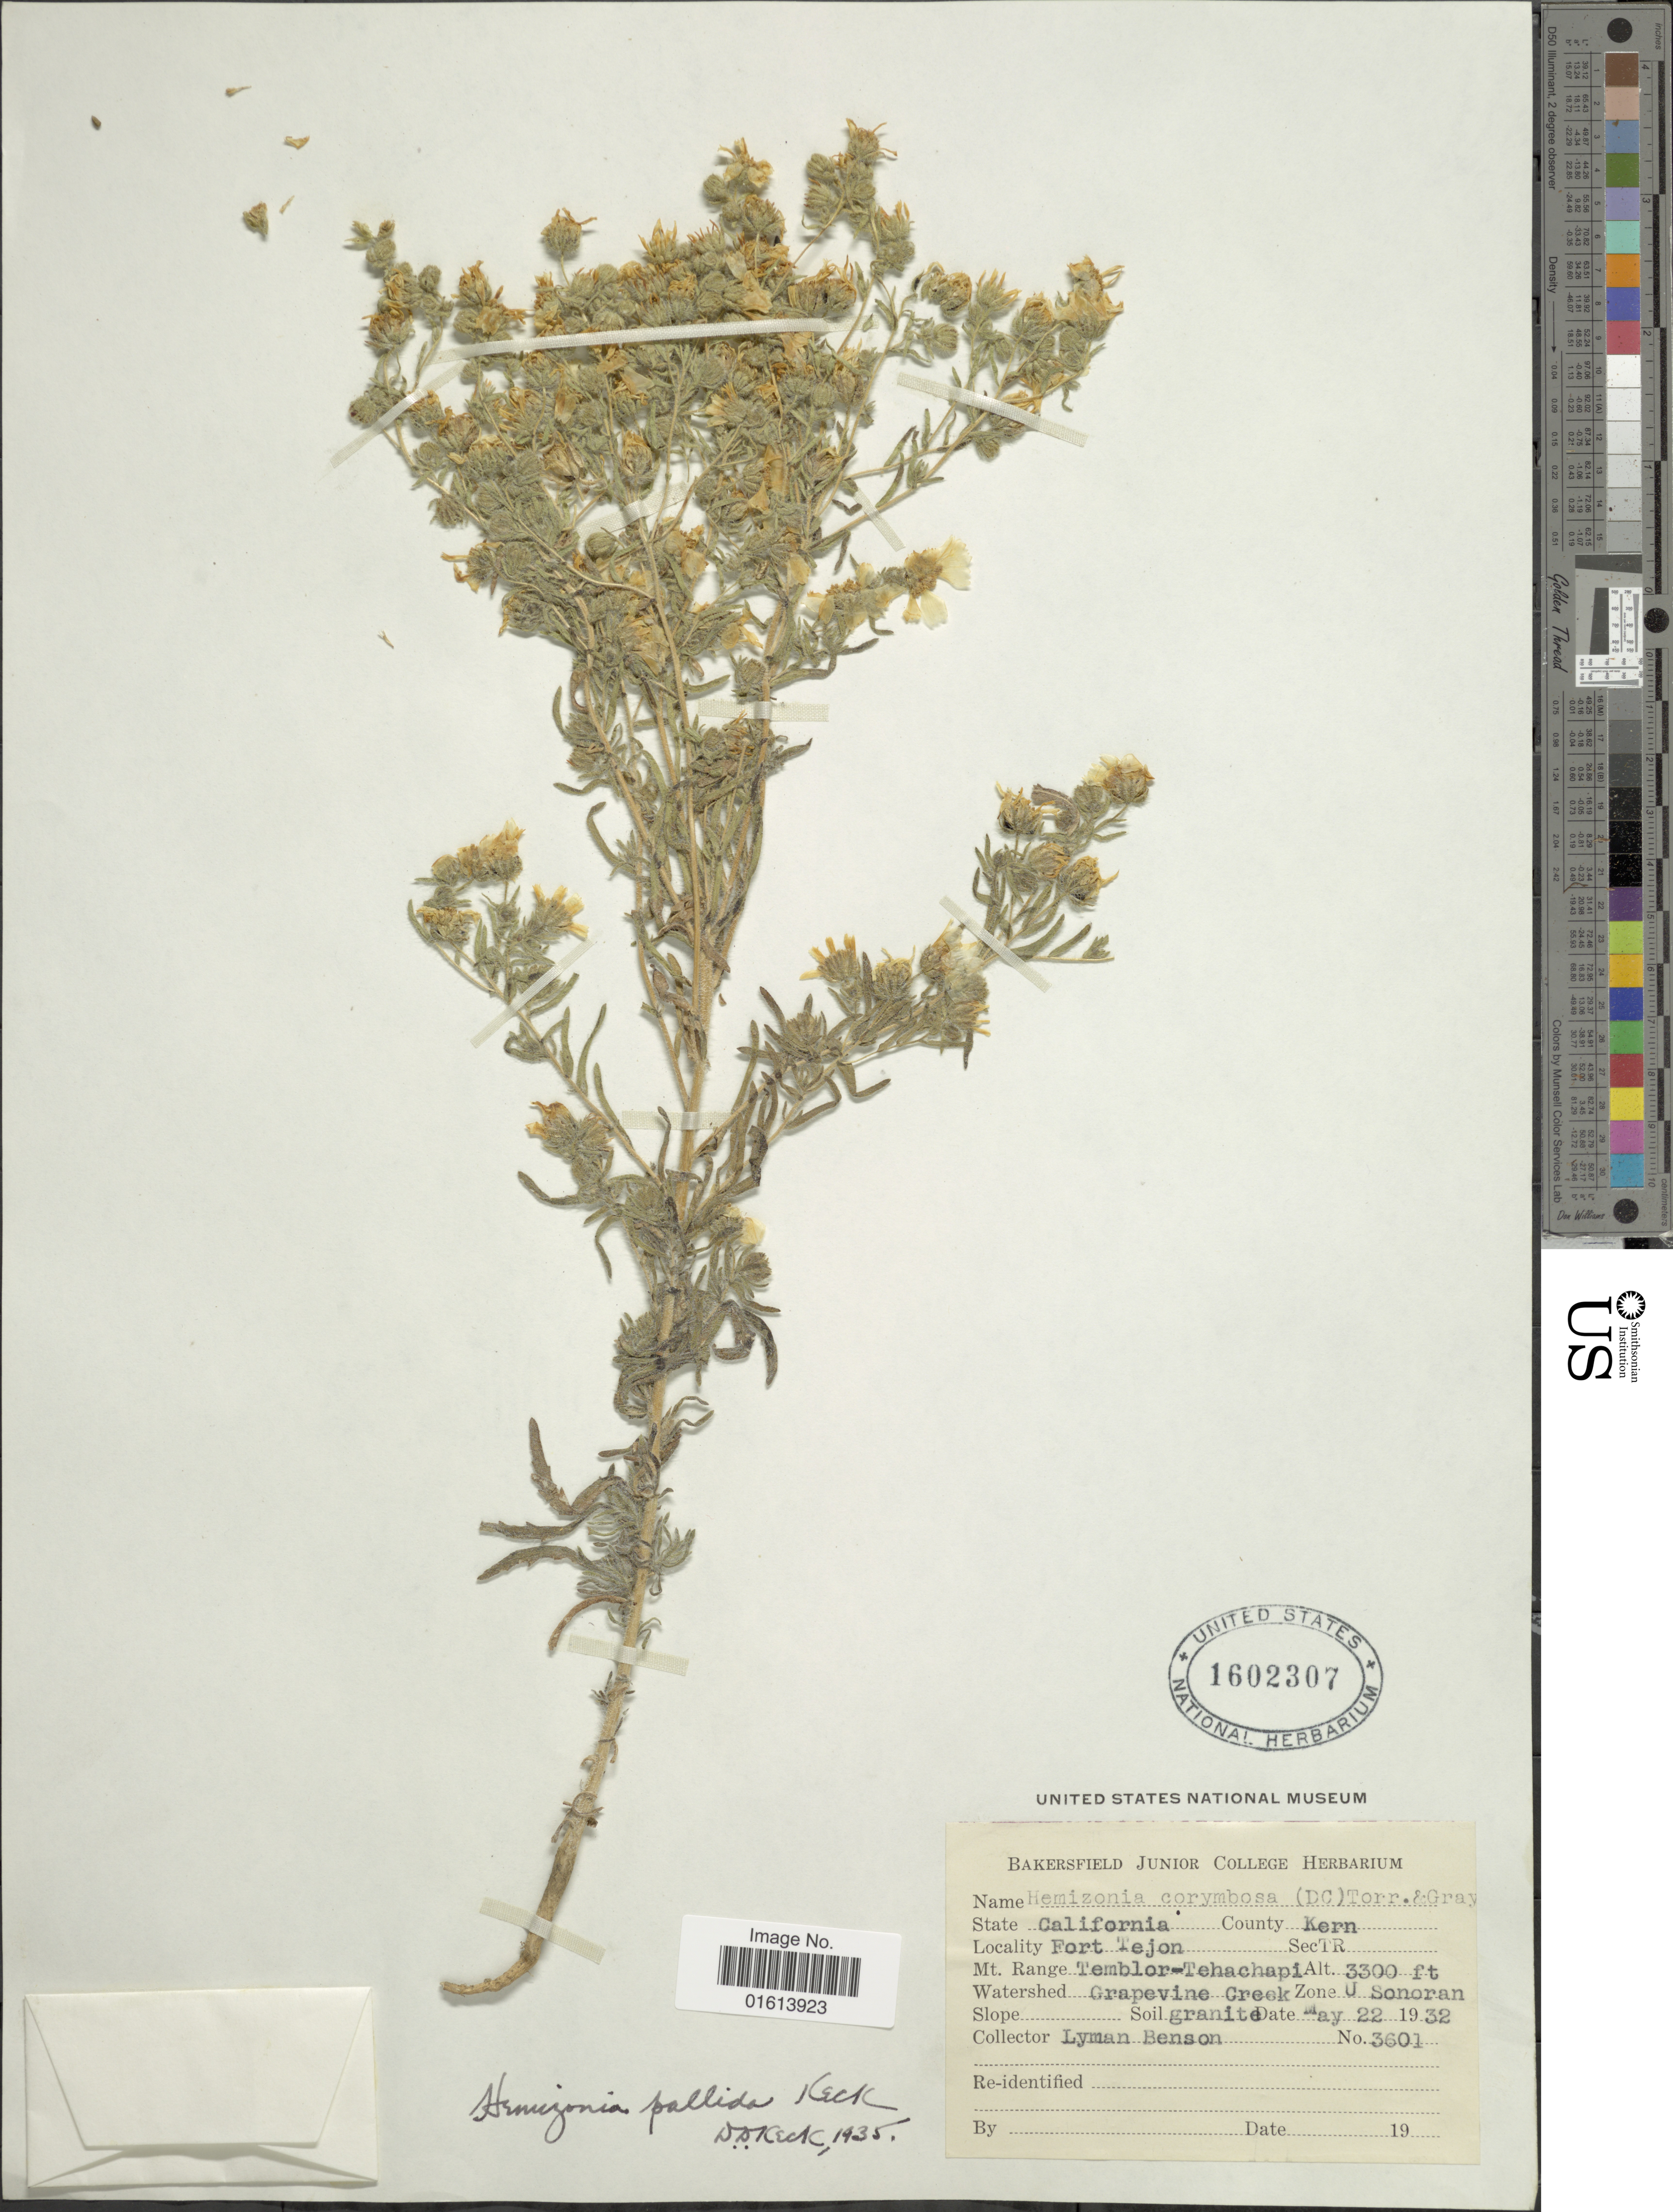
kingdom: Plantae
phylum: Tracheophyta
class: Magnoliopsida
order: Asterales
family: Asteraceae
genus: Deinandra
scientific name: Deinandra pallida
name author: (D.D. Keck) B.G. Baldwin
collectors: L. D. Benson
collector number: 3601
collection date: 1932-05-22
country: United States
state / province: California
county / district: Kern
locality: California.. County Kern. Fort Tejon. Mt. Range Temblor-Techapi.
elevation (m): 1006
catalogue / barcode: US 1602307